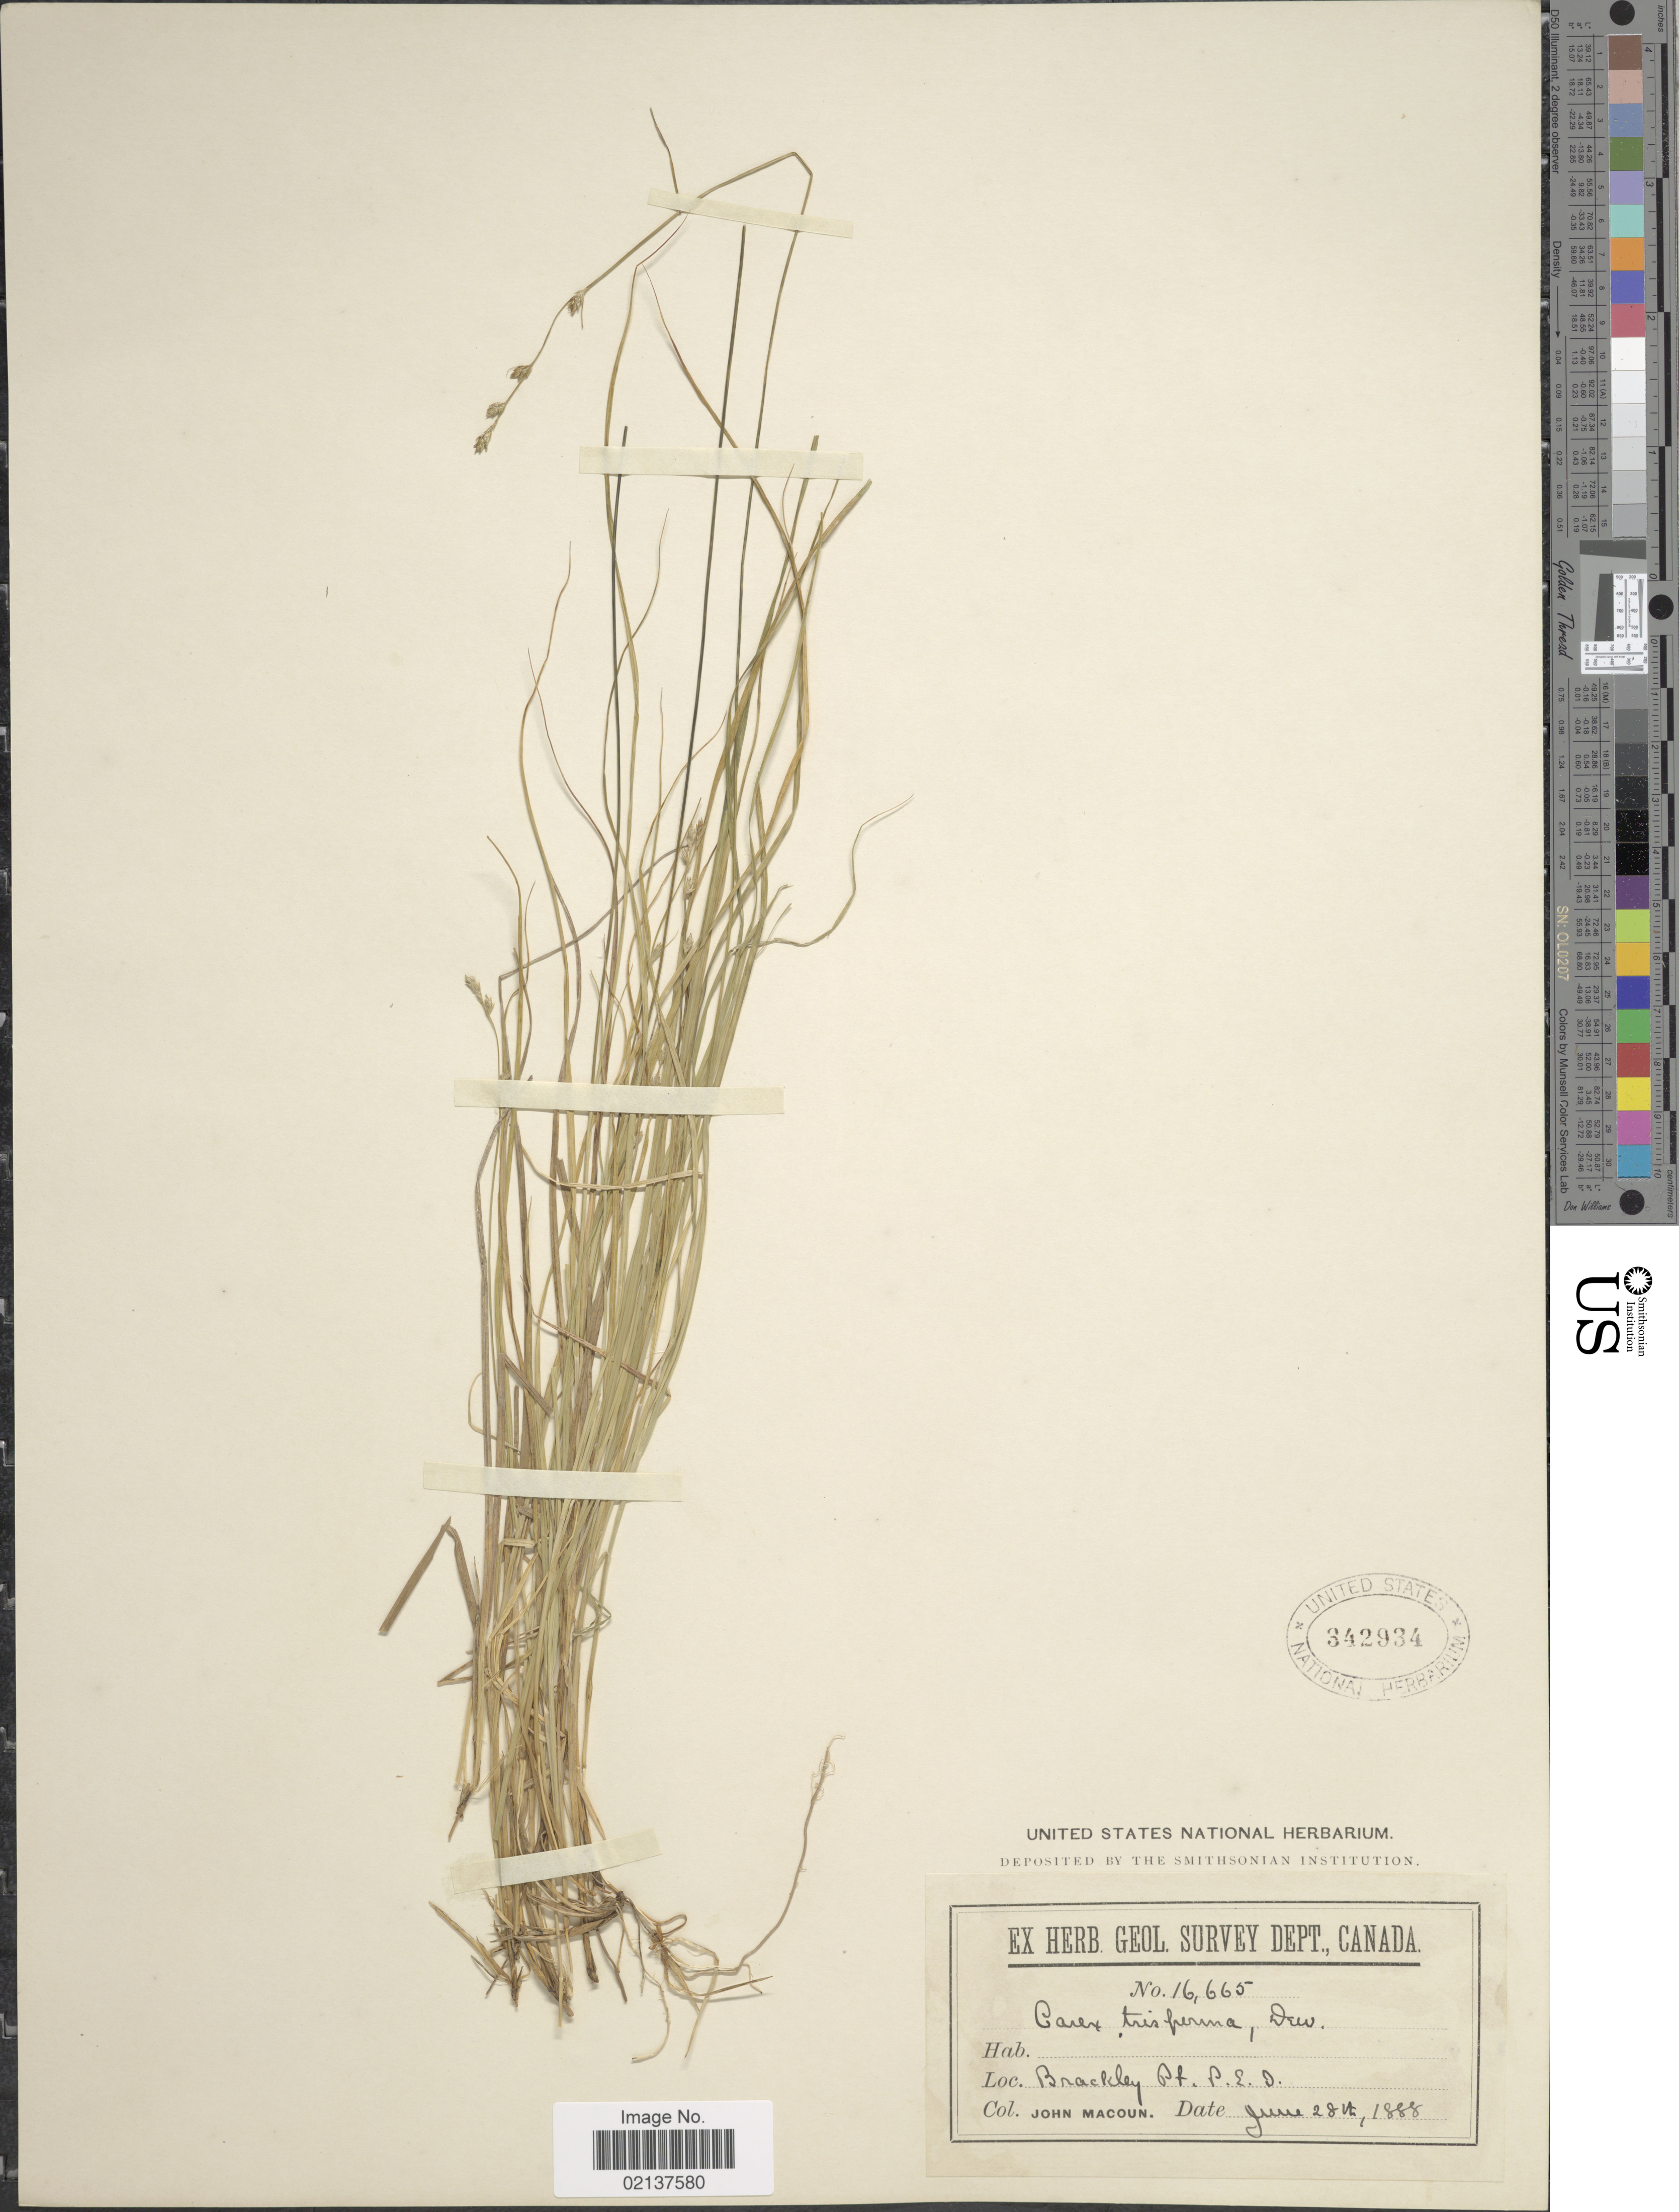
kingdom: Plantae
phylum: Tracheophyta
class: Liliopsida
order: Poales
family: Cyperaceae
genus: Carex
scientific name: Carex trisperma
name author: Dewey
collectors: J. Macoun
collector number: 16665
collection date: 1888-06-28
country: Canada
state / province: Prince Edward Island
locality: Brackley Pt., P.E.I.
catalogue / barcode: US 342934